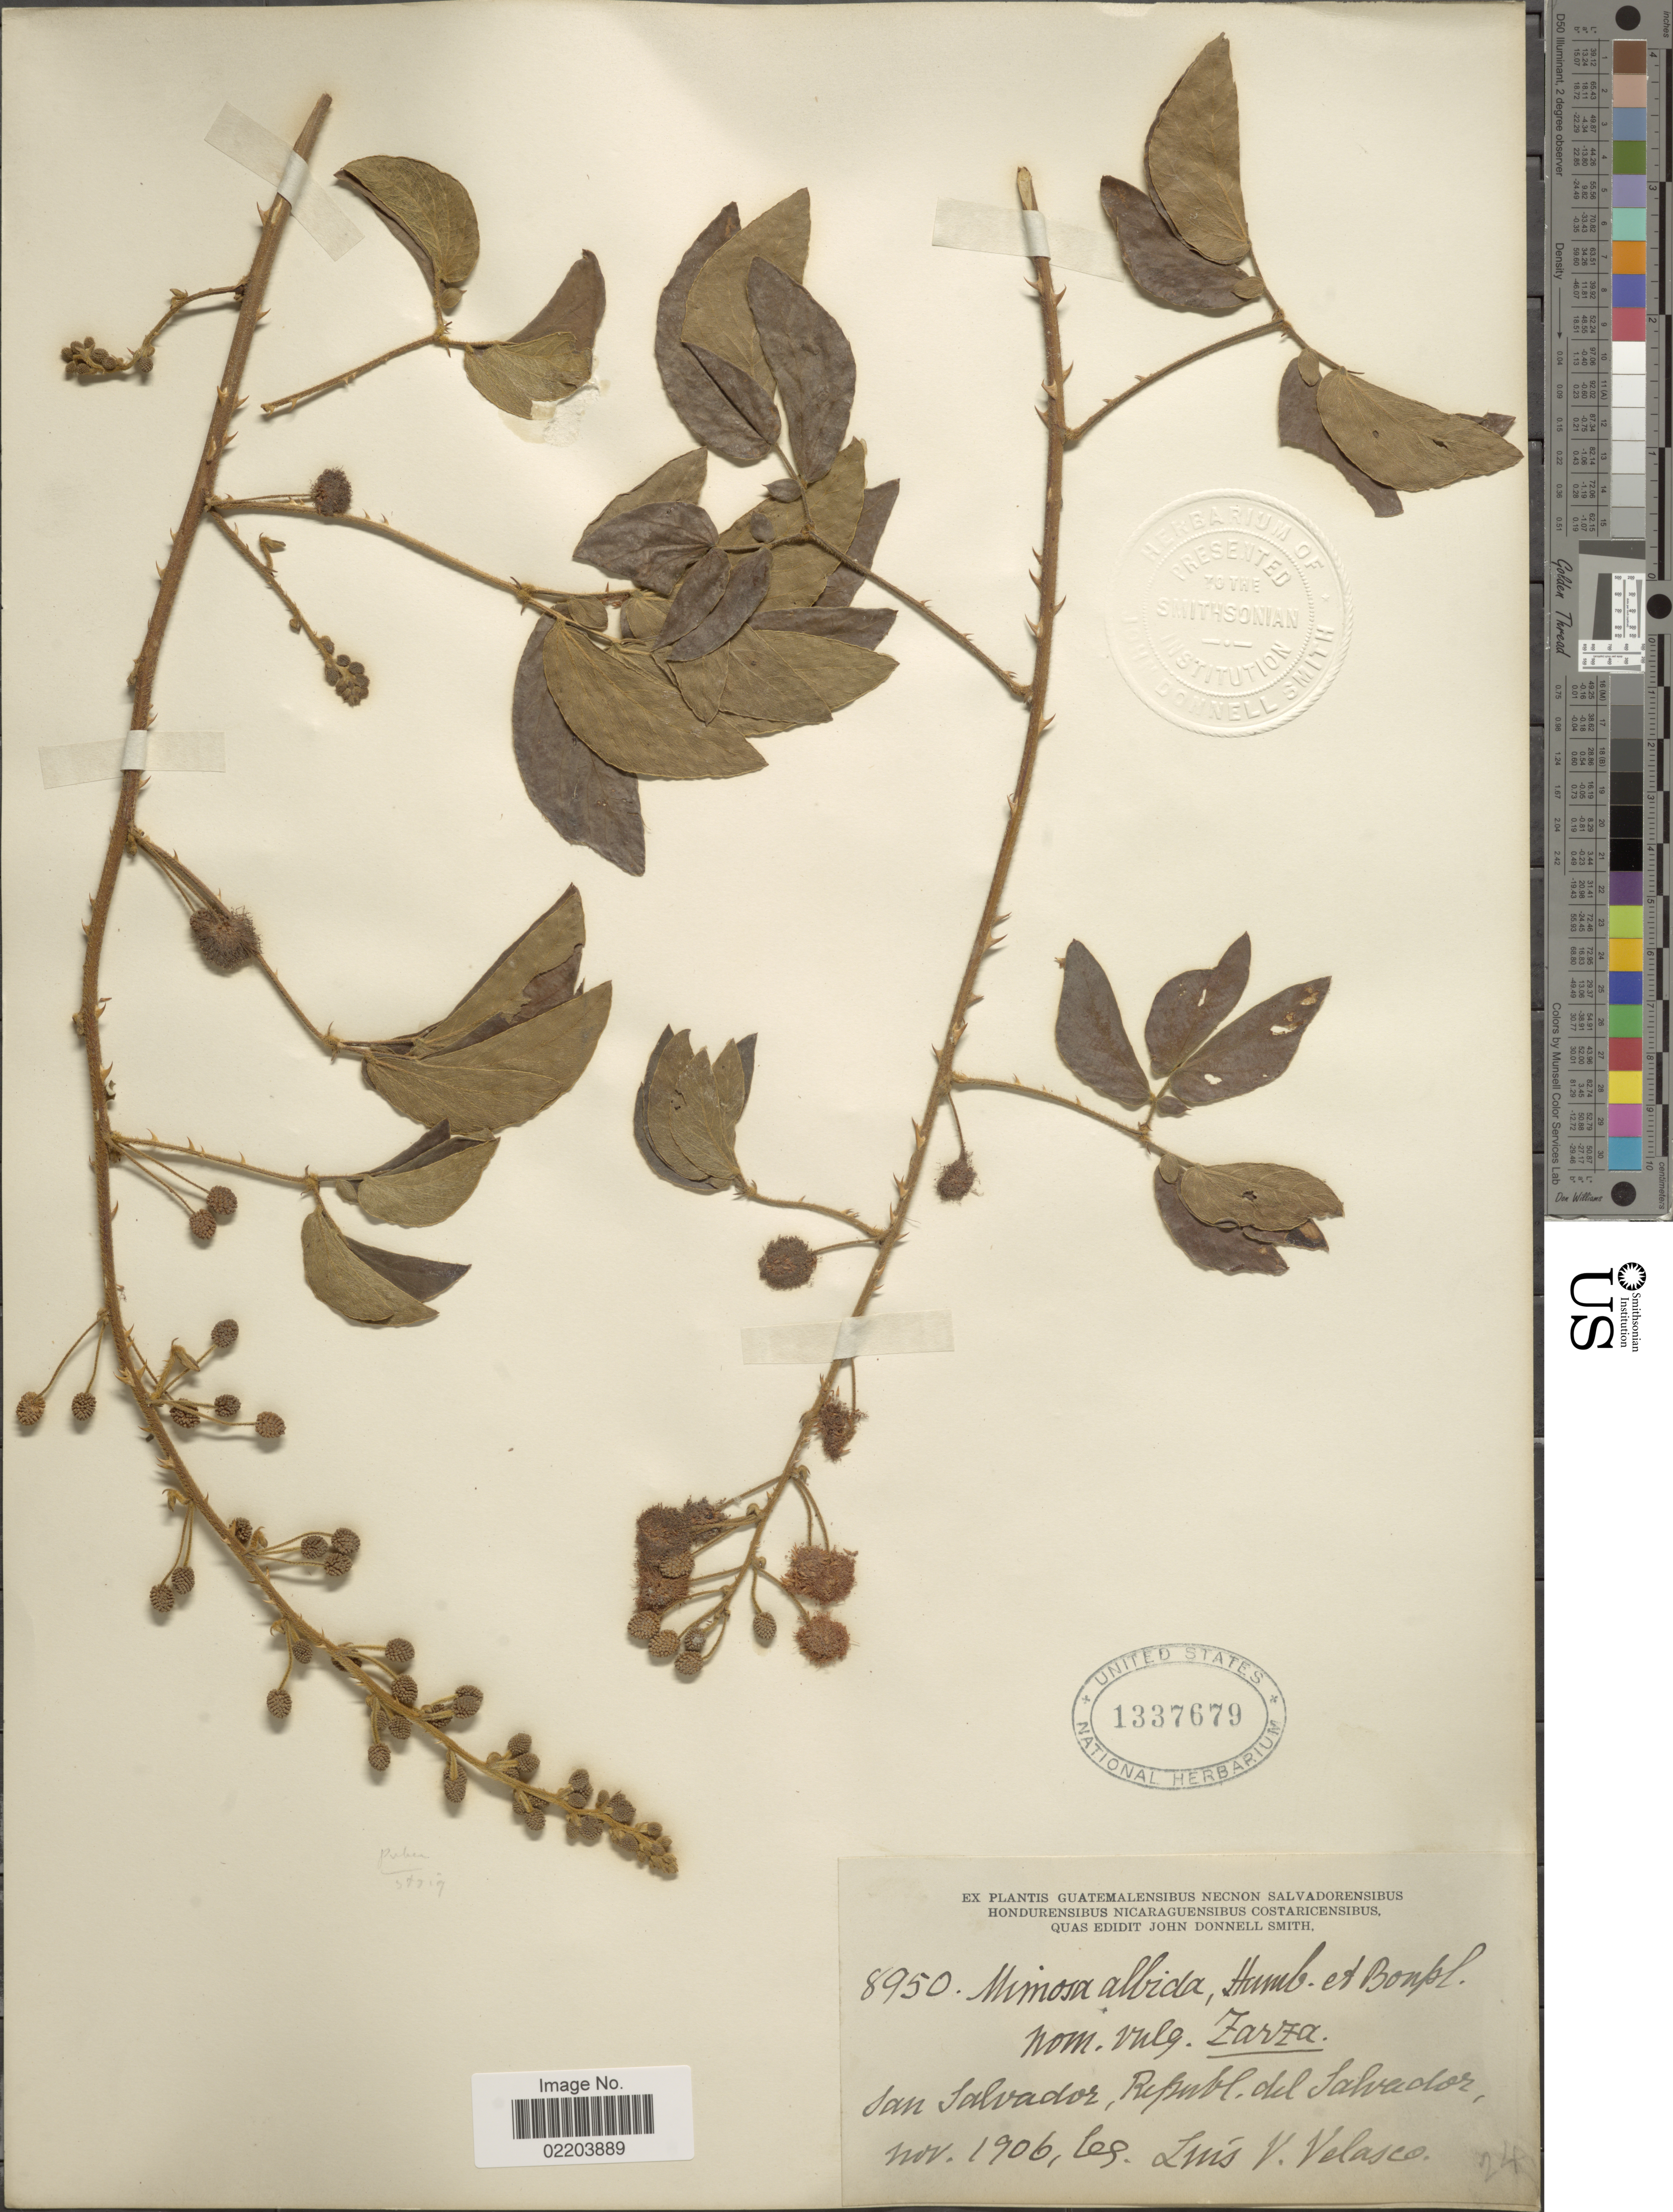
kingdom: Plantae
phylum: Tracheophyta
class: Magnoliopsida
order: Fabales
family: Fabaceae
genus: Mimosa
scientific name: Mimosa albida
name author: Humb. & Bonpl. ex Willd.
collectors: L. Velasco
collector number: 8950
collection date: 1906-11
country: El Salvador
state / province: San Salvador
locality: San Salvador, Republ. del Salvador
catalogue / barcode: US 1337679